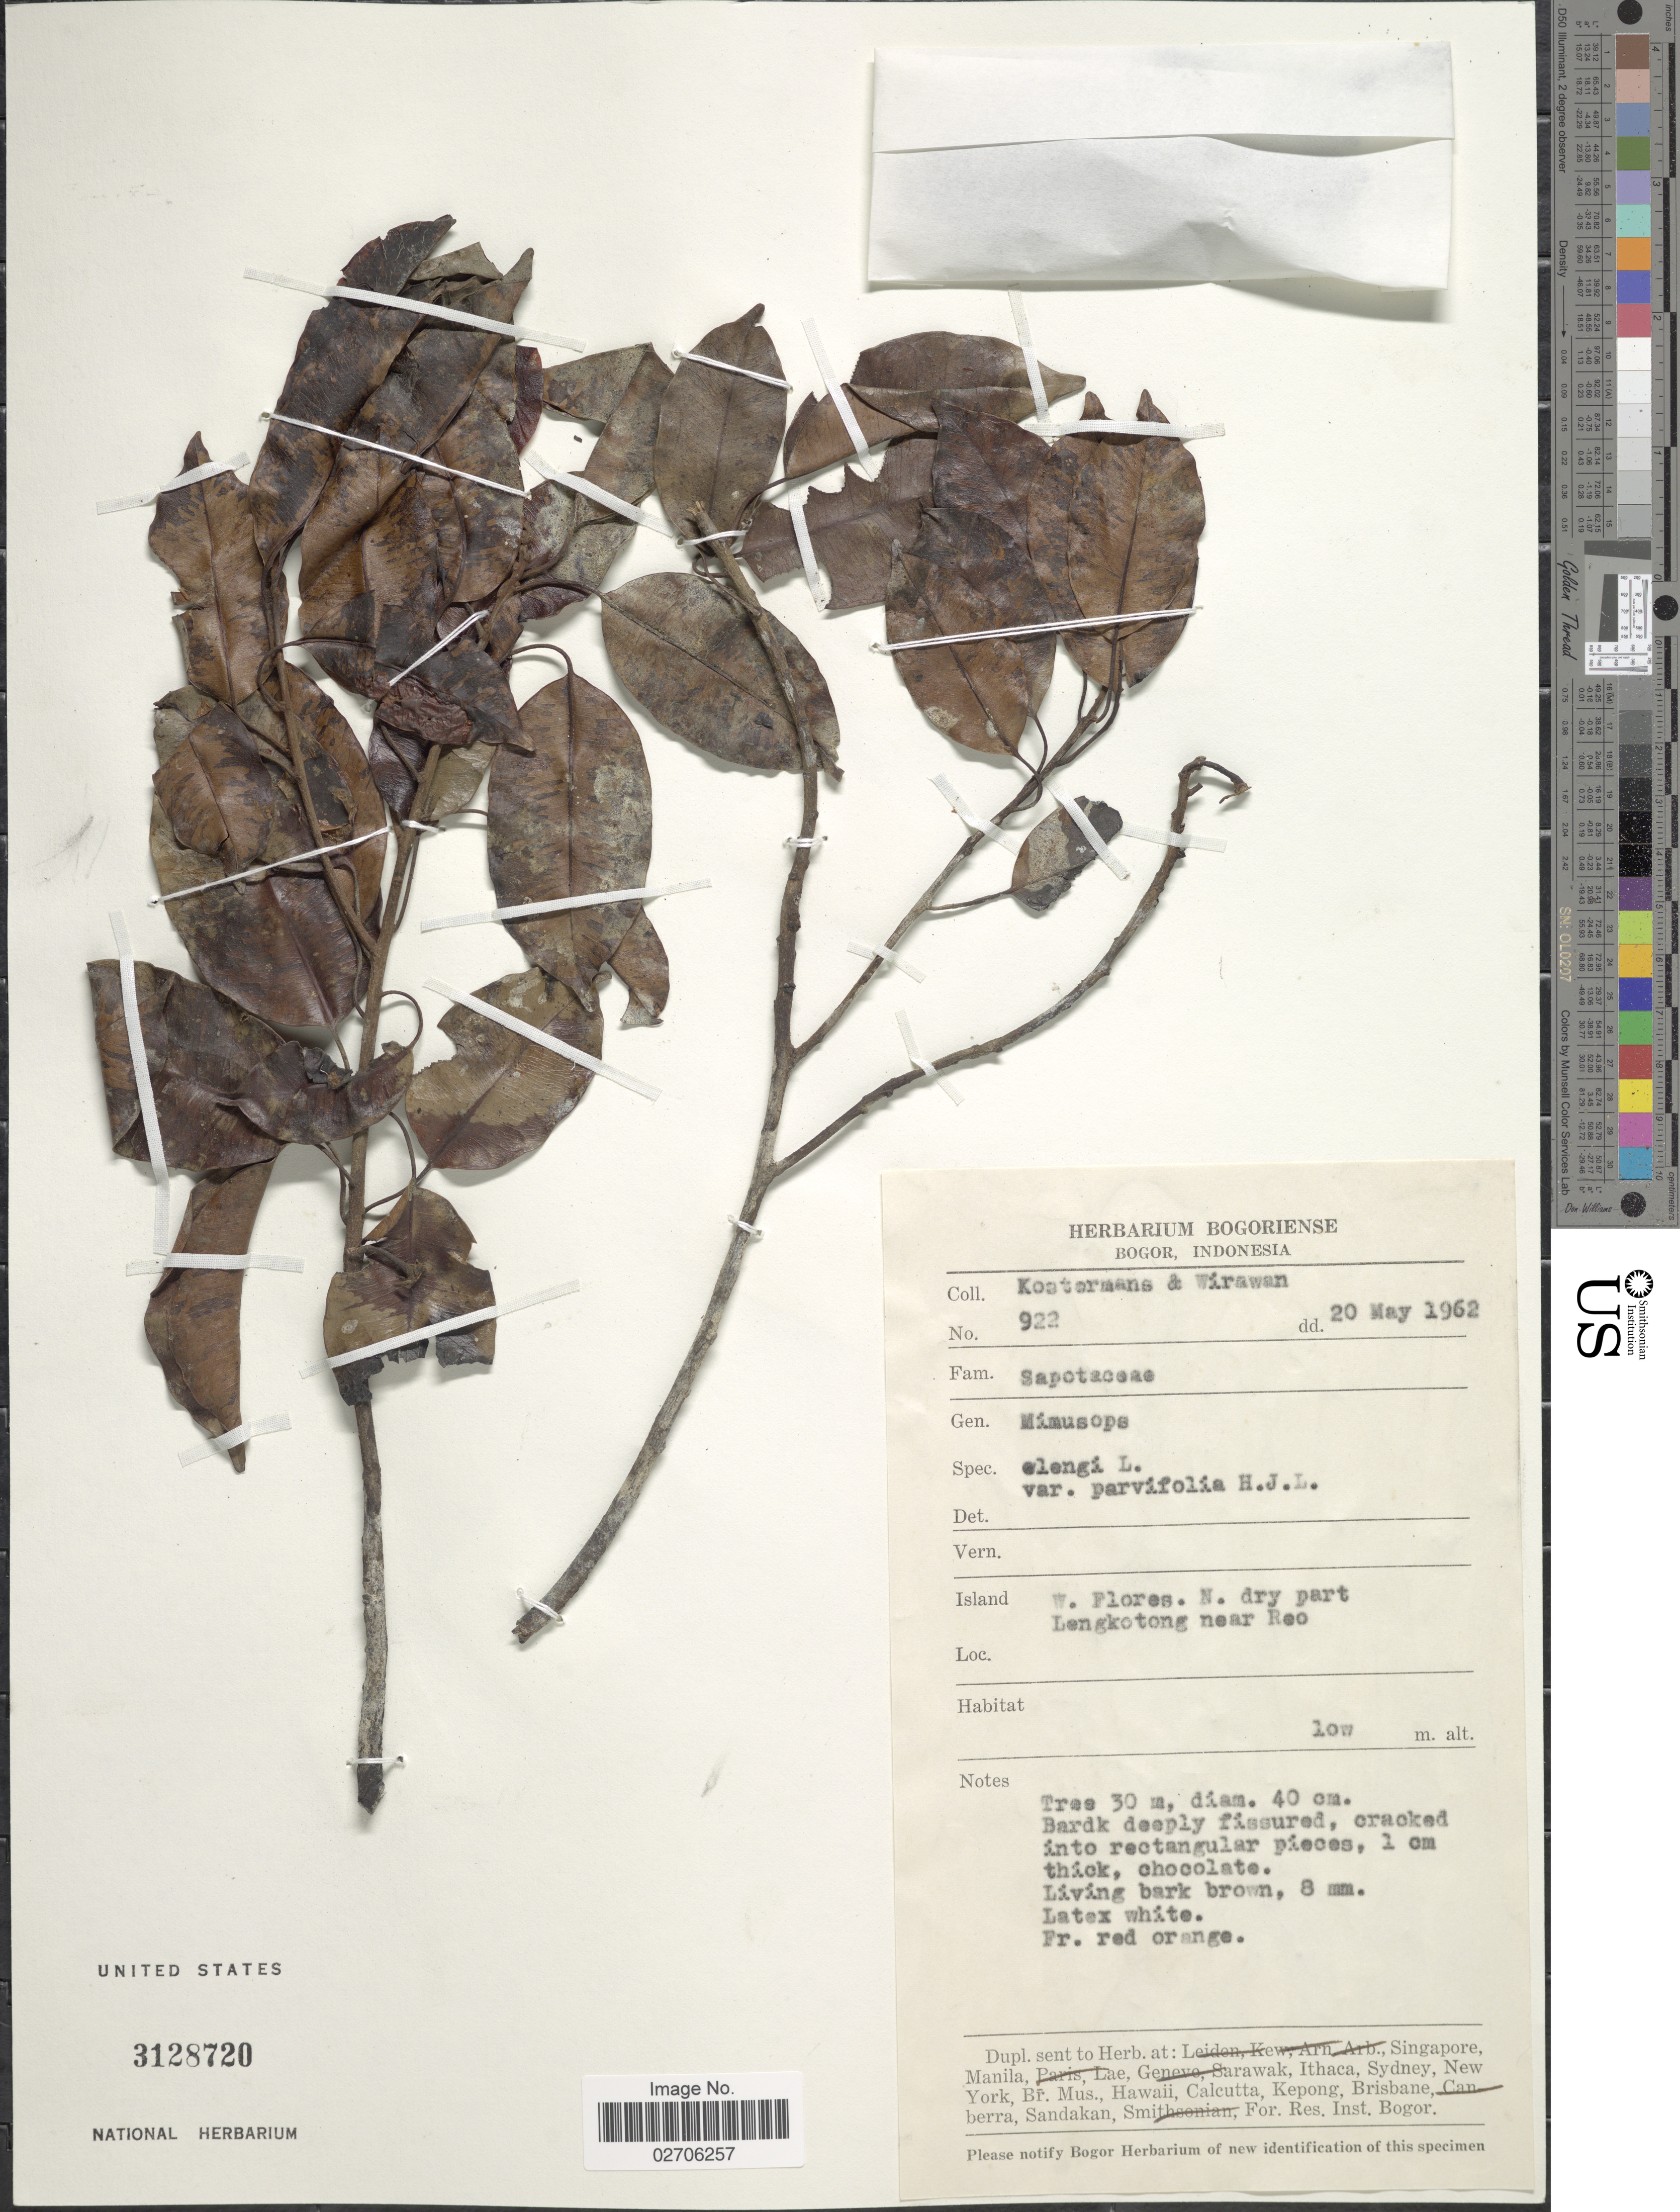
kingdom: Plantae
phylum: Tracheophyta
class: Magnoliopsida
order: Ericales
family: Sapotaceae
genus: Mimusops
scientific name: Mimusops elengi var. parvifolia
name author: (R. Br.) H.J. Lam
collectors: Kostermans & -. Wirawan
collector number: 922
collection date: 1962-05-20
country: Indonesia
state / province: Nusa Tenggara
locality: W. Flores. N. dry part Lengkotong near Reo.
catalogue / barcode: US 3128720